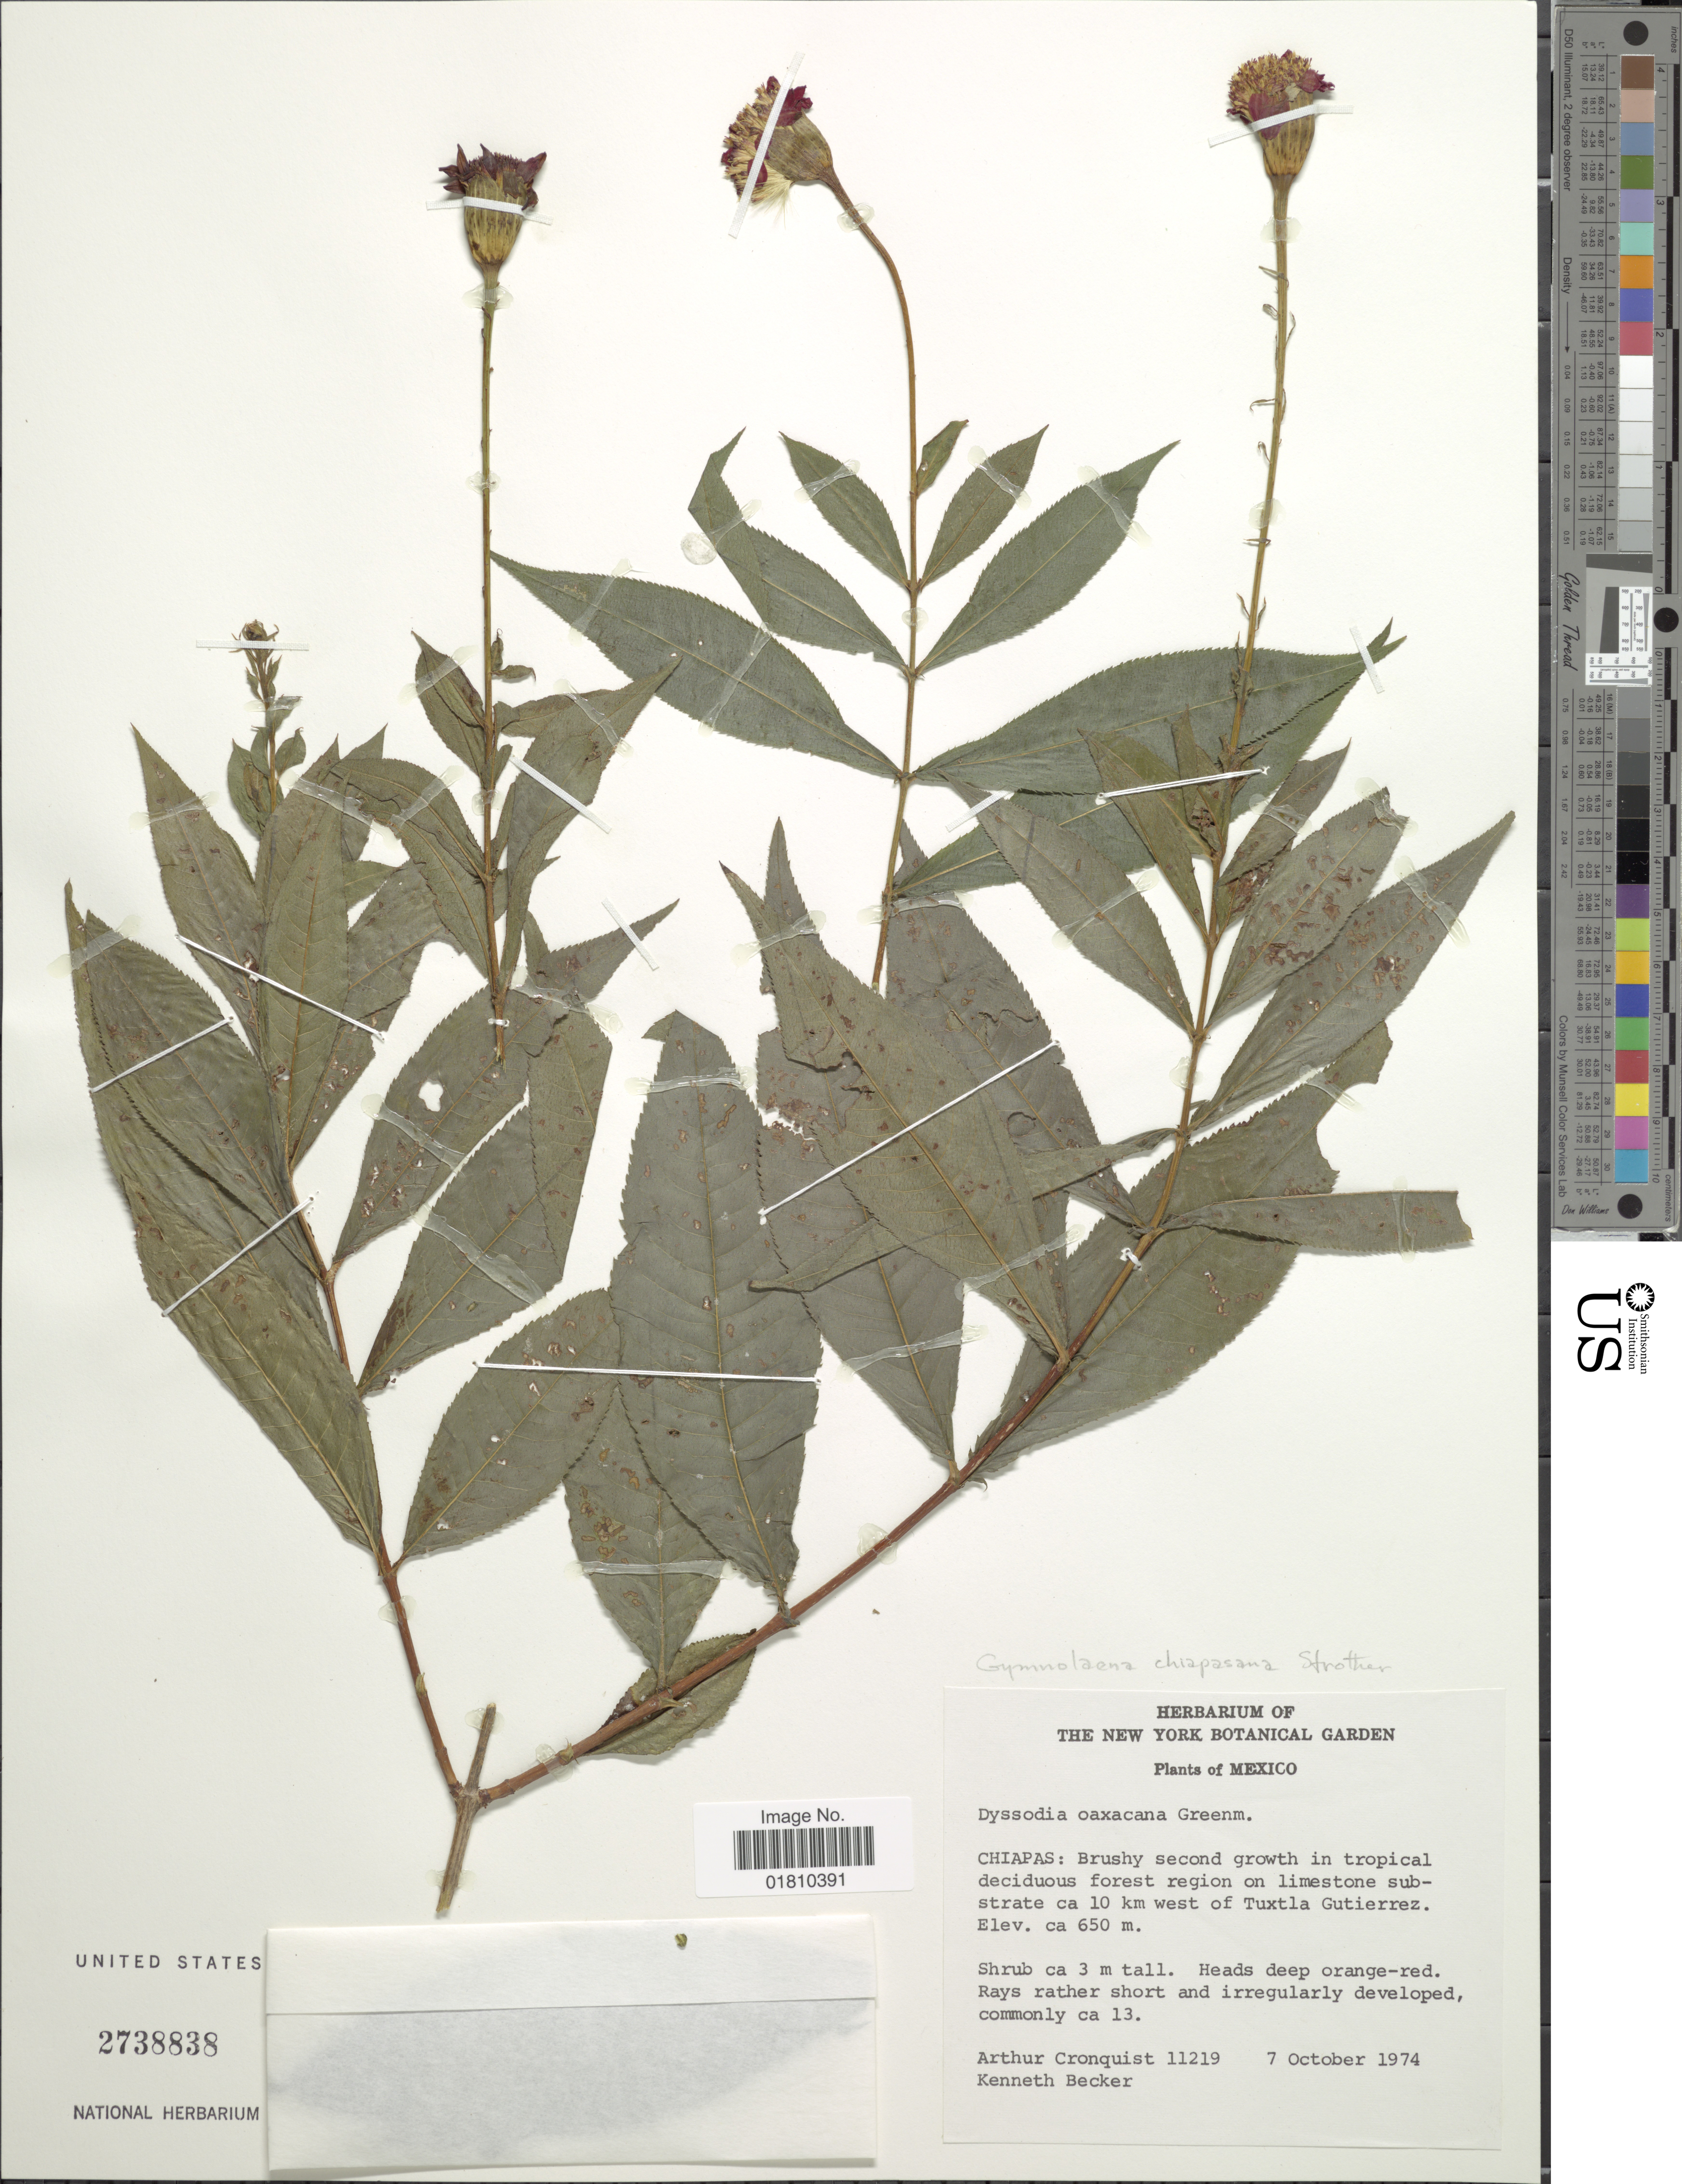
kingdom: Plantae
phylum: Tracheophyta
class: Magnoliopsida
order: Asterales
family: Asteraceae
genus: Gymnolaena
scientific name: Gymnolaena chiapasana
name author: Strother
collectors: A. J. Cronquist & K. M. Becker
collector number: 11219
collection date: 1974-10-07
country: Mexico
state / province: Chiapas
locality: Brushy secong growth in tropical deciduous forest region on limestone substrate ca 10 km west of Tuxtla Gutierrez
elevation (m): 650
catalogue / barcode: US 2738838